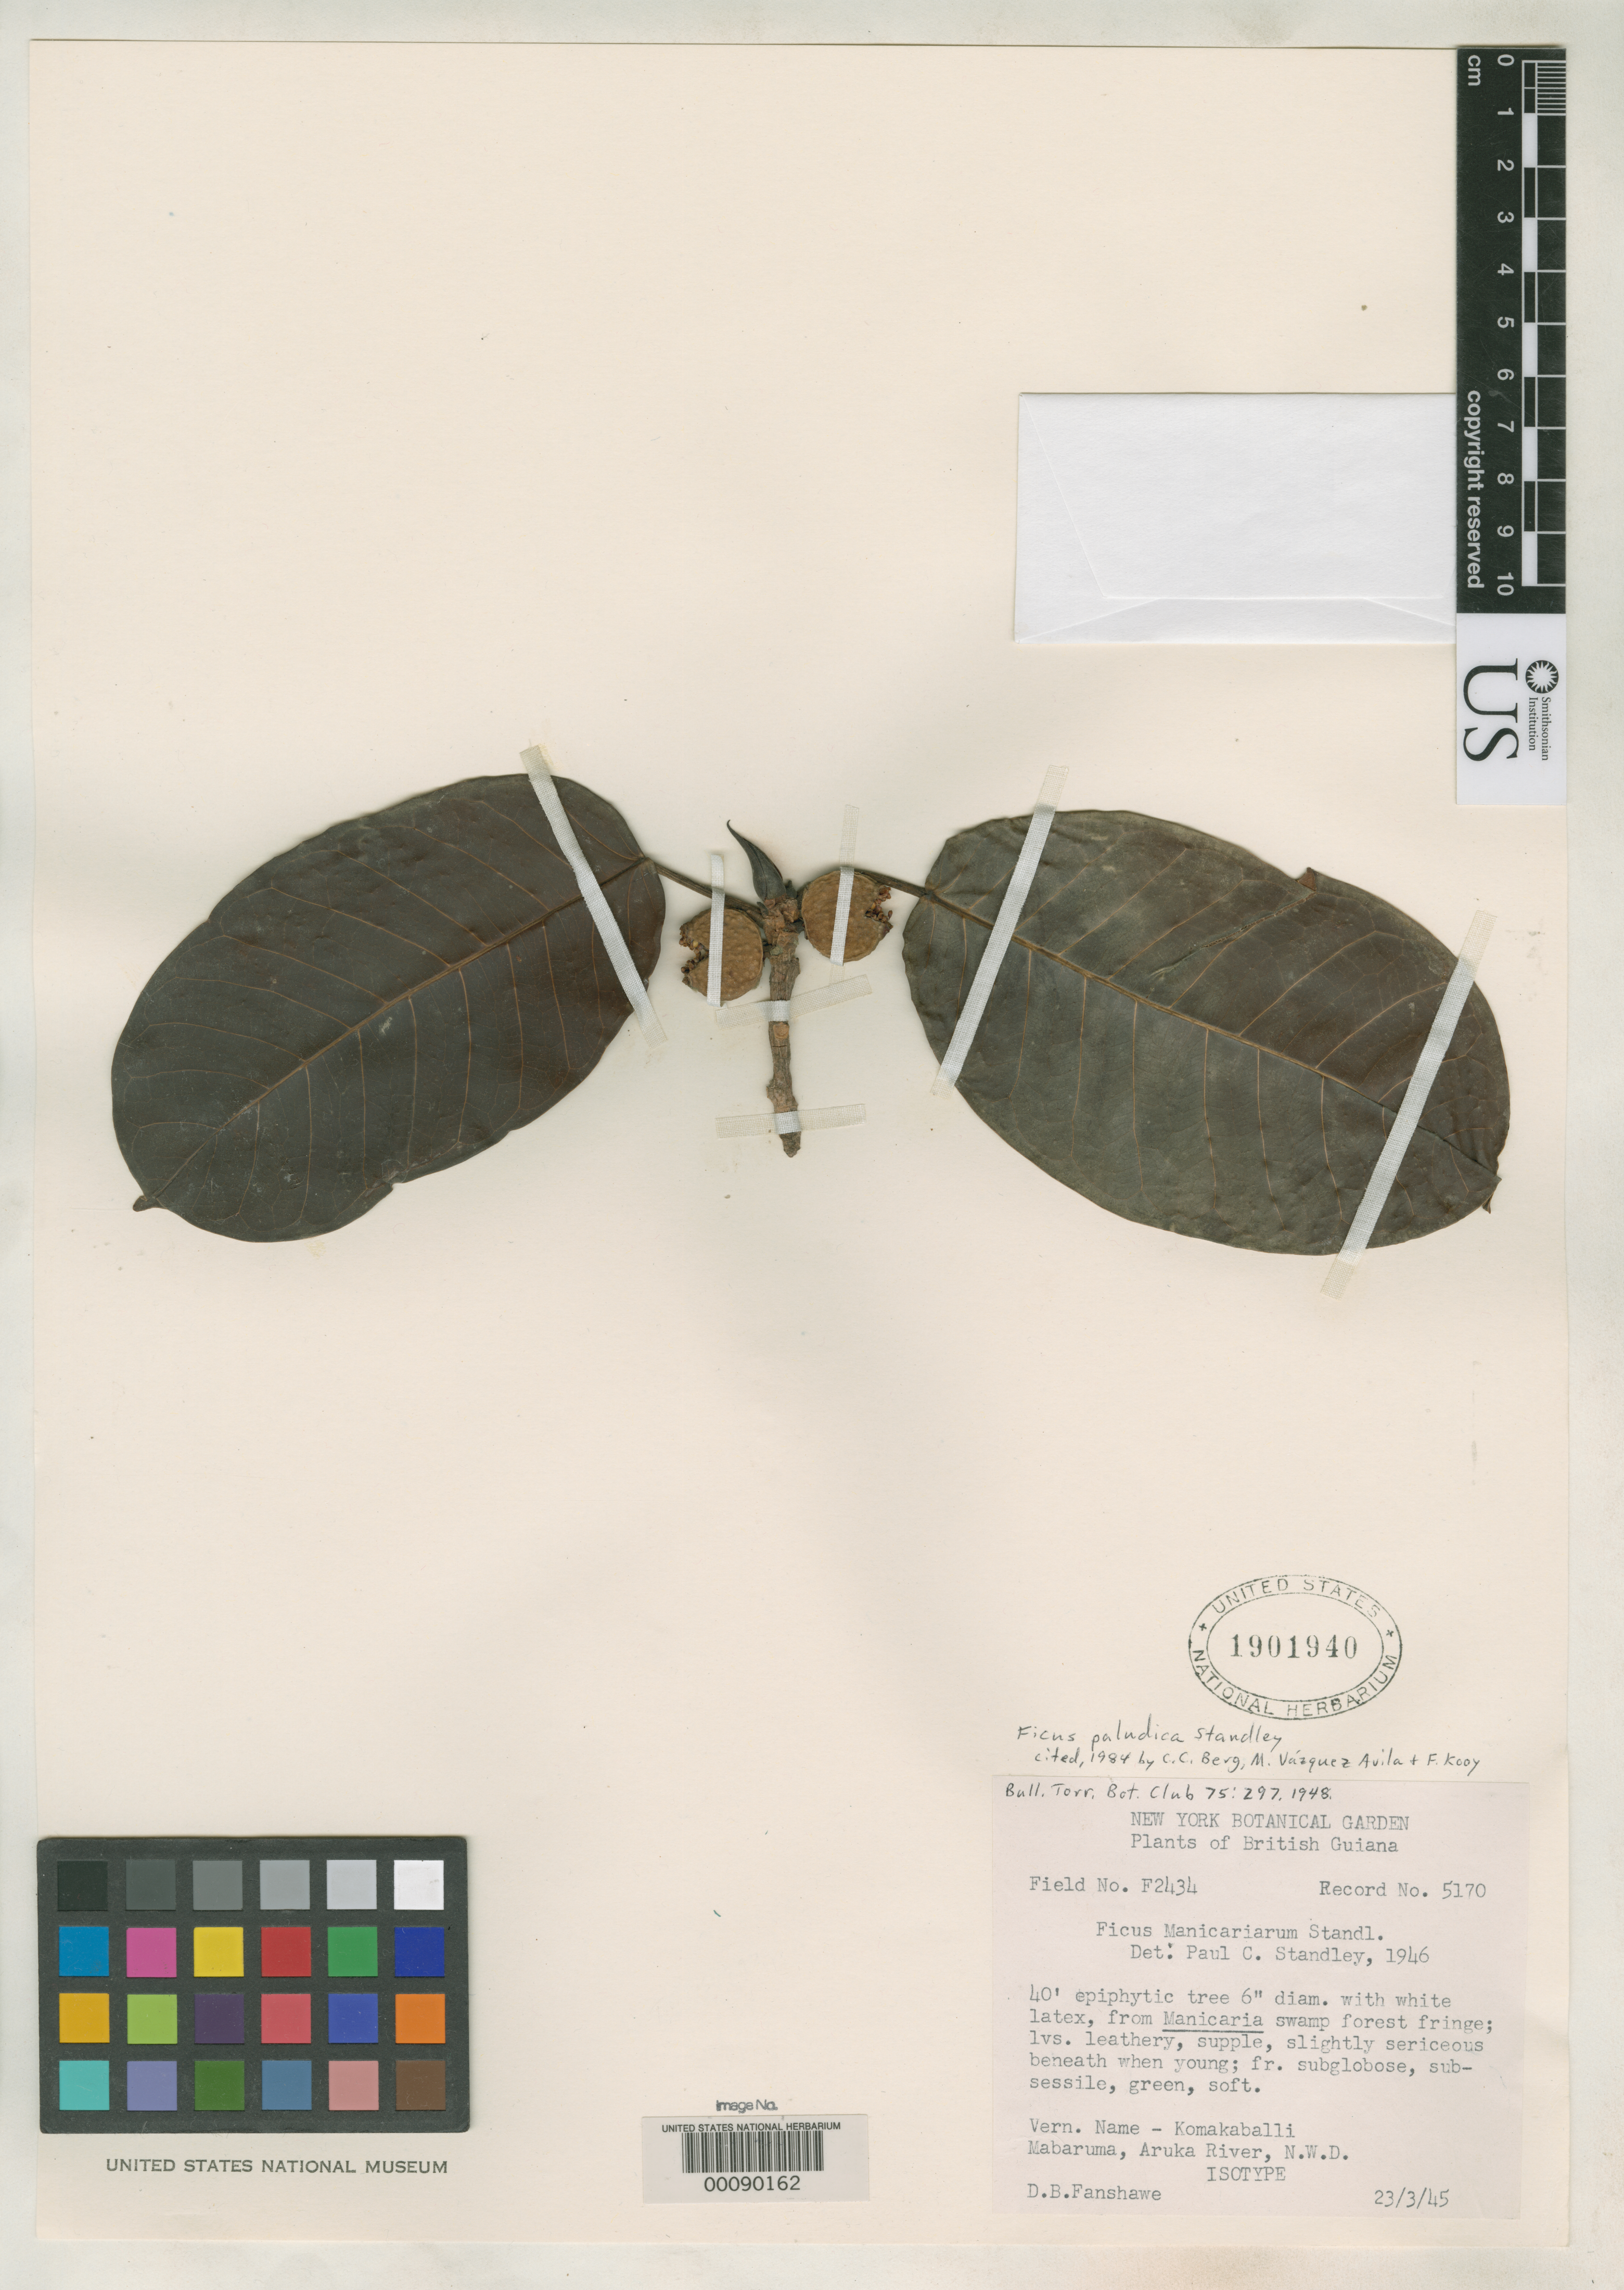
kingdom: Plantae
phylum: Tracheophyta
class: Magnoliopsida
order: Rosales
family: Moraceae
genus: Ficus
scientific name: Ficus manicariarum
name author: Standl.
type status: Isotype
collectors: D. B. Fanshawe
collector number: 2434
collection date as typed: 23 Apr 1945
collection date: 1945-04-23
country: Guyana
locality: Mabaruma, Aruku River. North West Dist.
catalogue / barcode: US 1901940